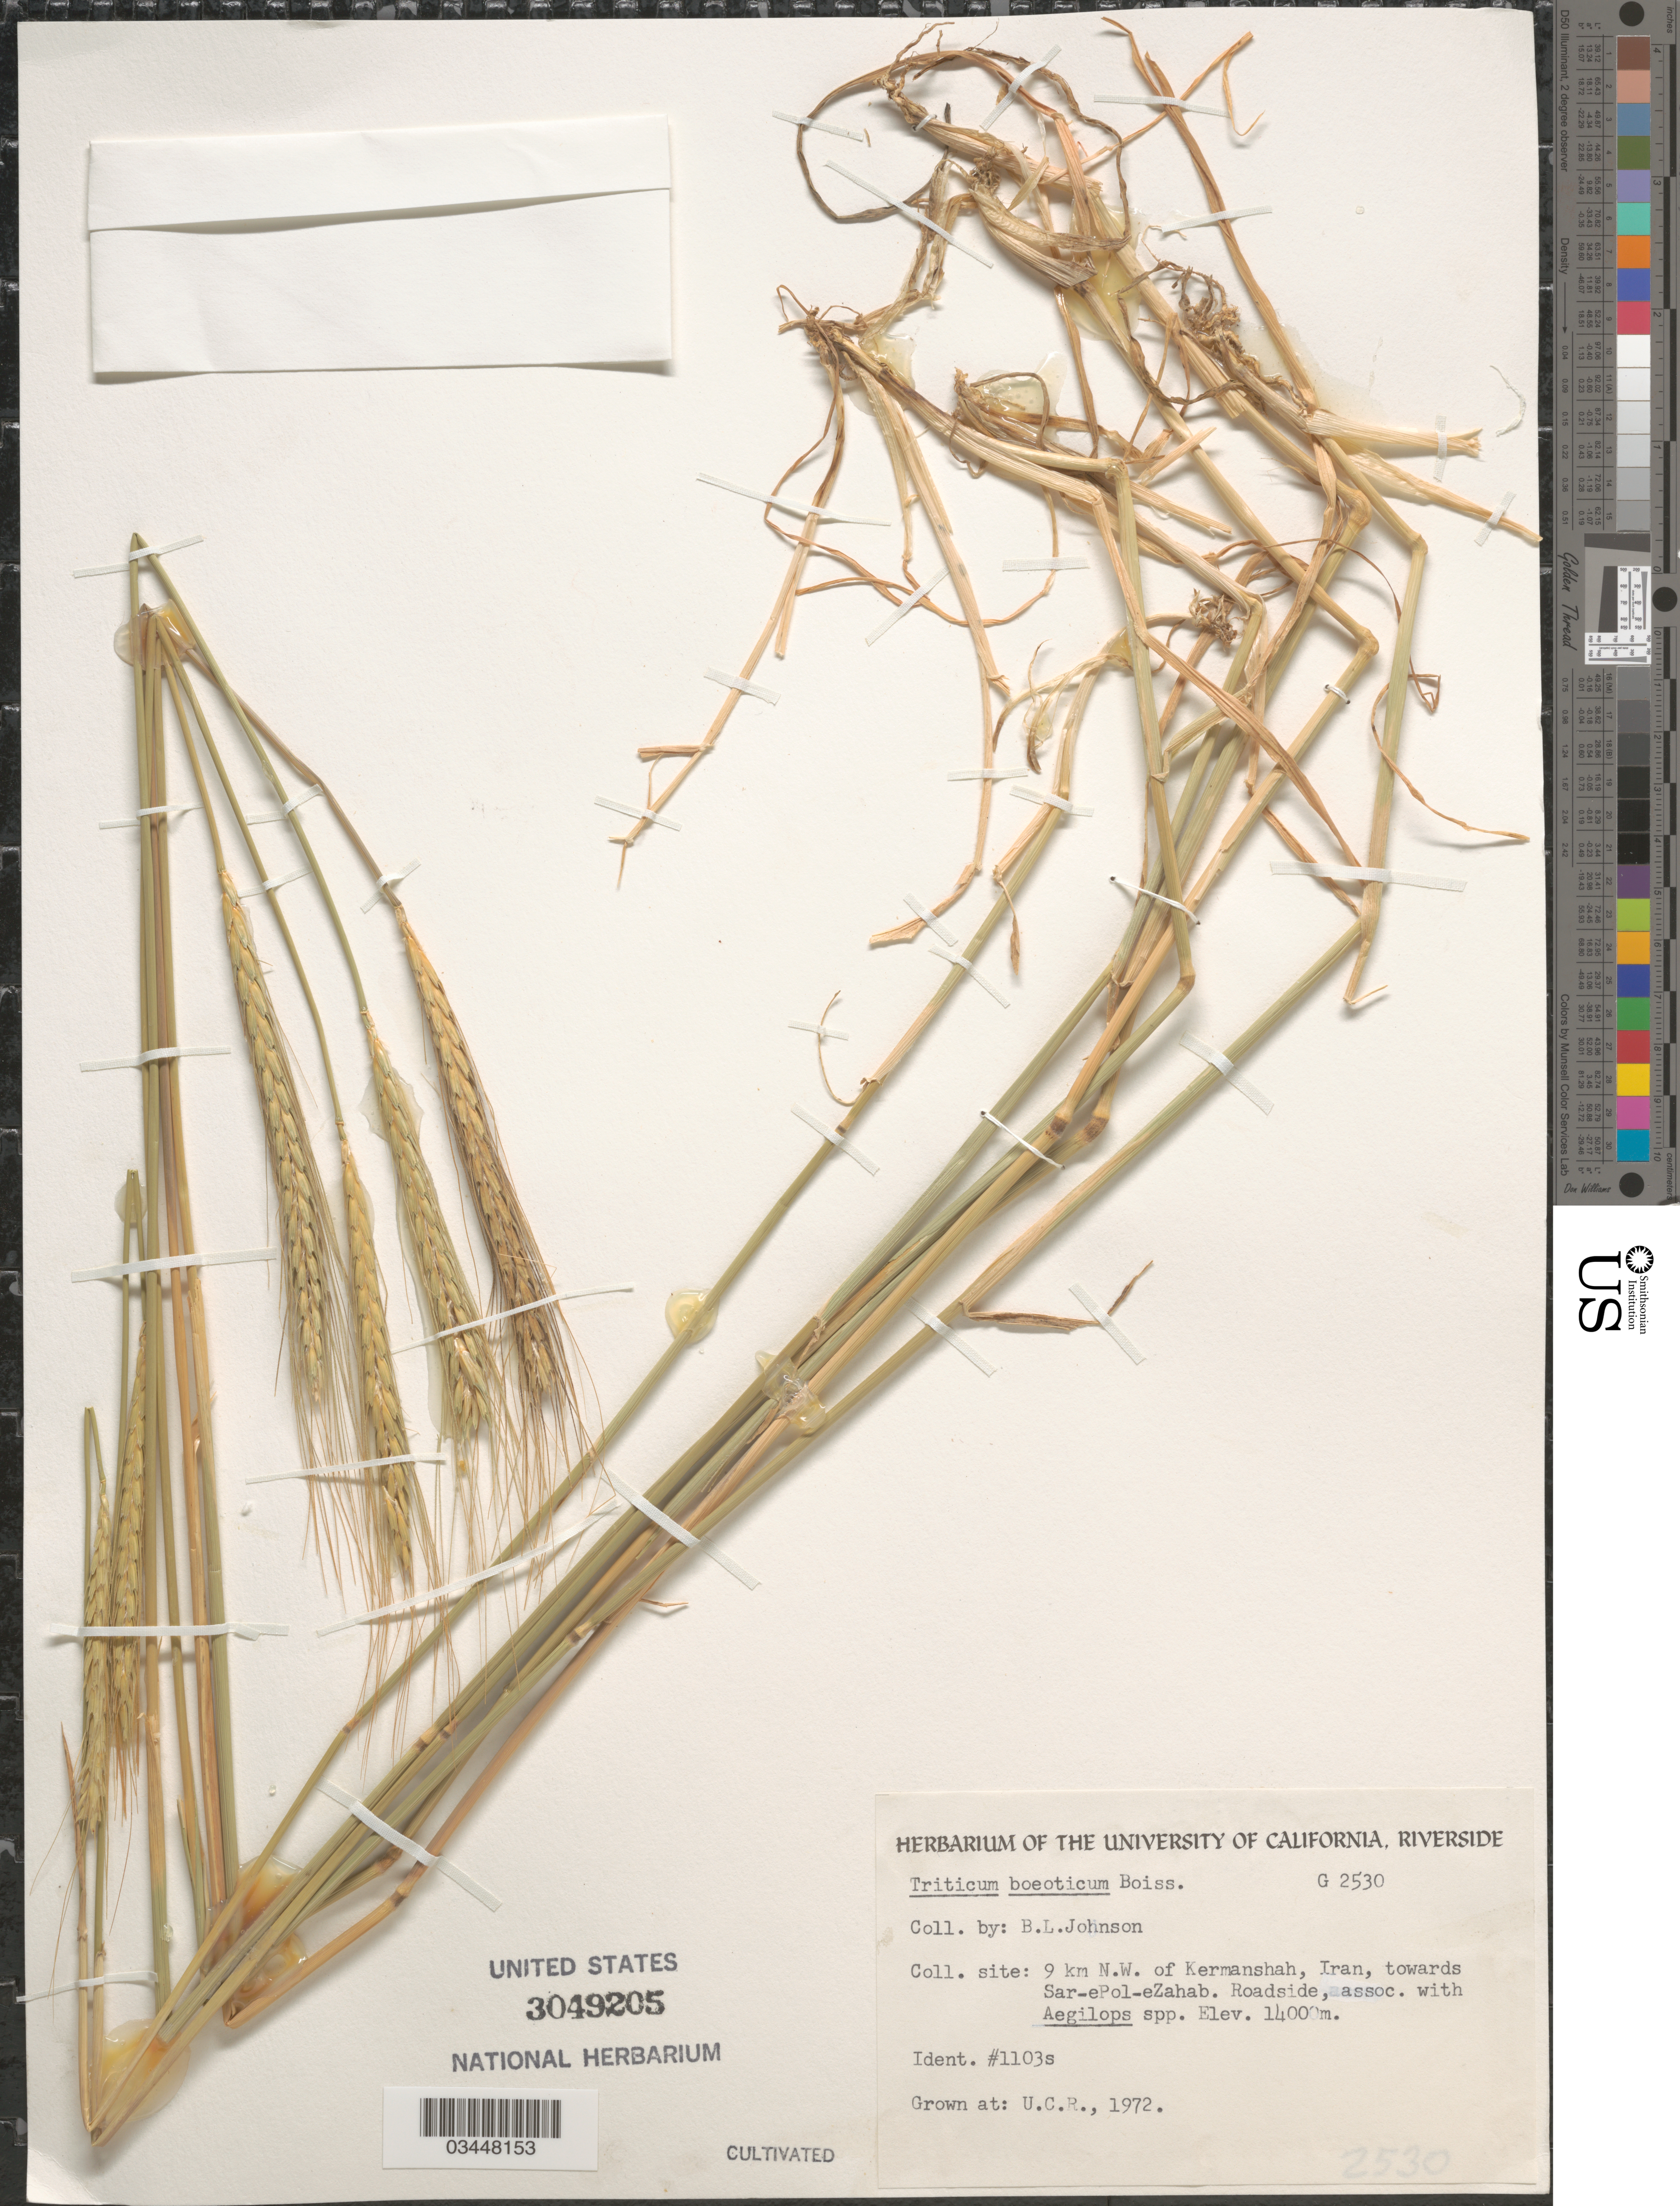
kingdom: Plantae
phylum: Tracheophyta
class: Liliopsida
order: Poales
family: Poaceae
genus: Triticum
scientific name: Triticum boeoticum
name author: Boiss.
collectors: ex herb. Univ. of California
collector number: G2530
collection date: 1972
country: United States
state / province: California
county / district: Riverside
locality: U.C.R.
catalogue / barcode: US 3049205